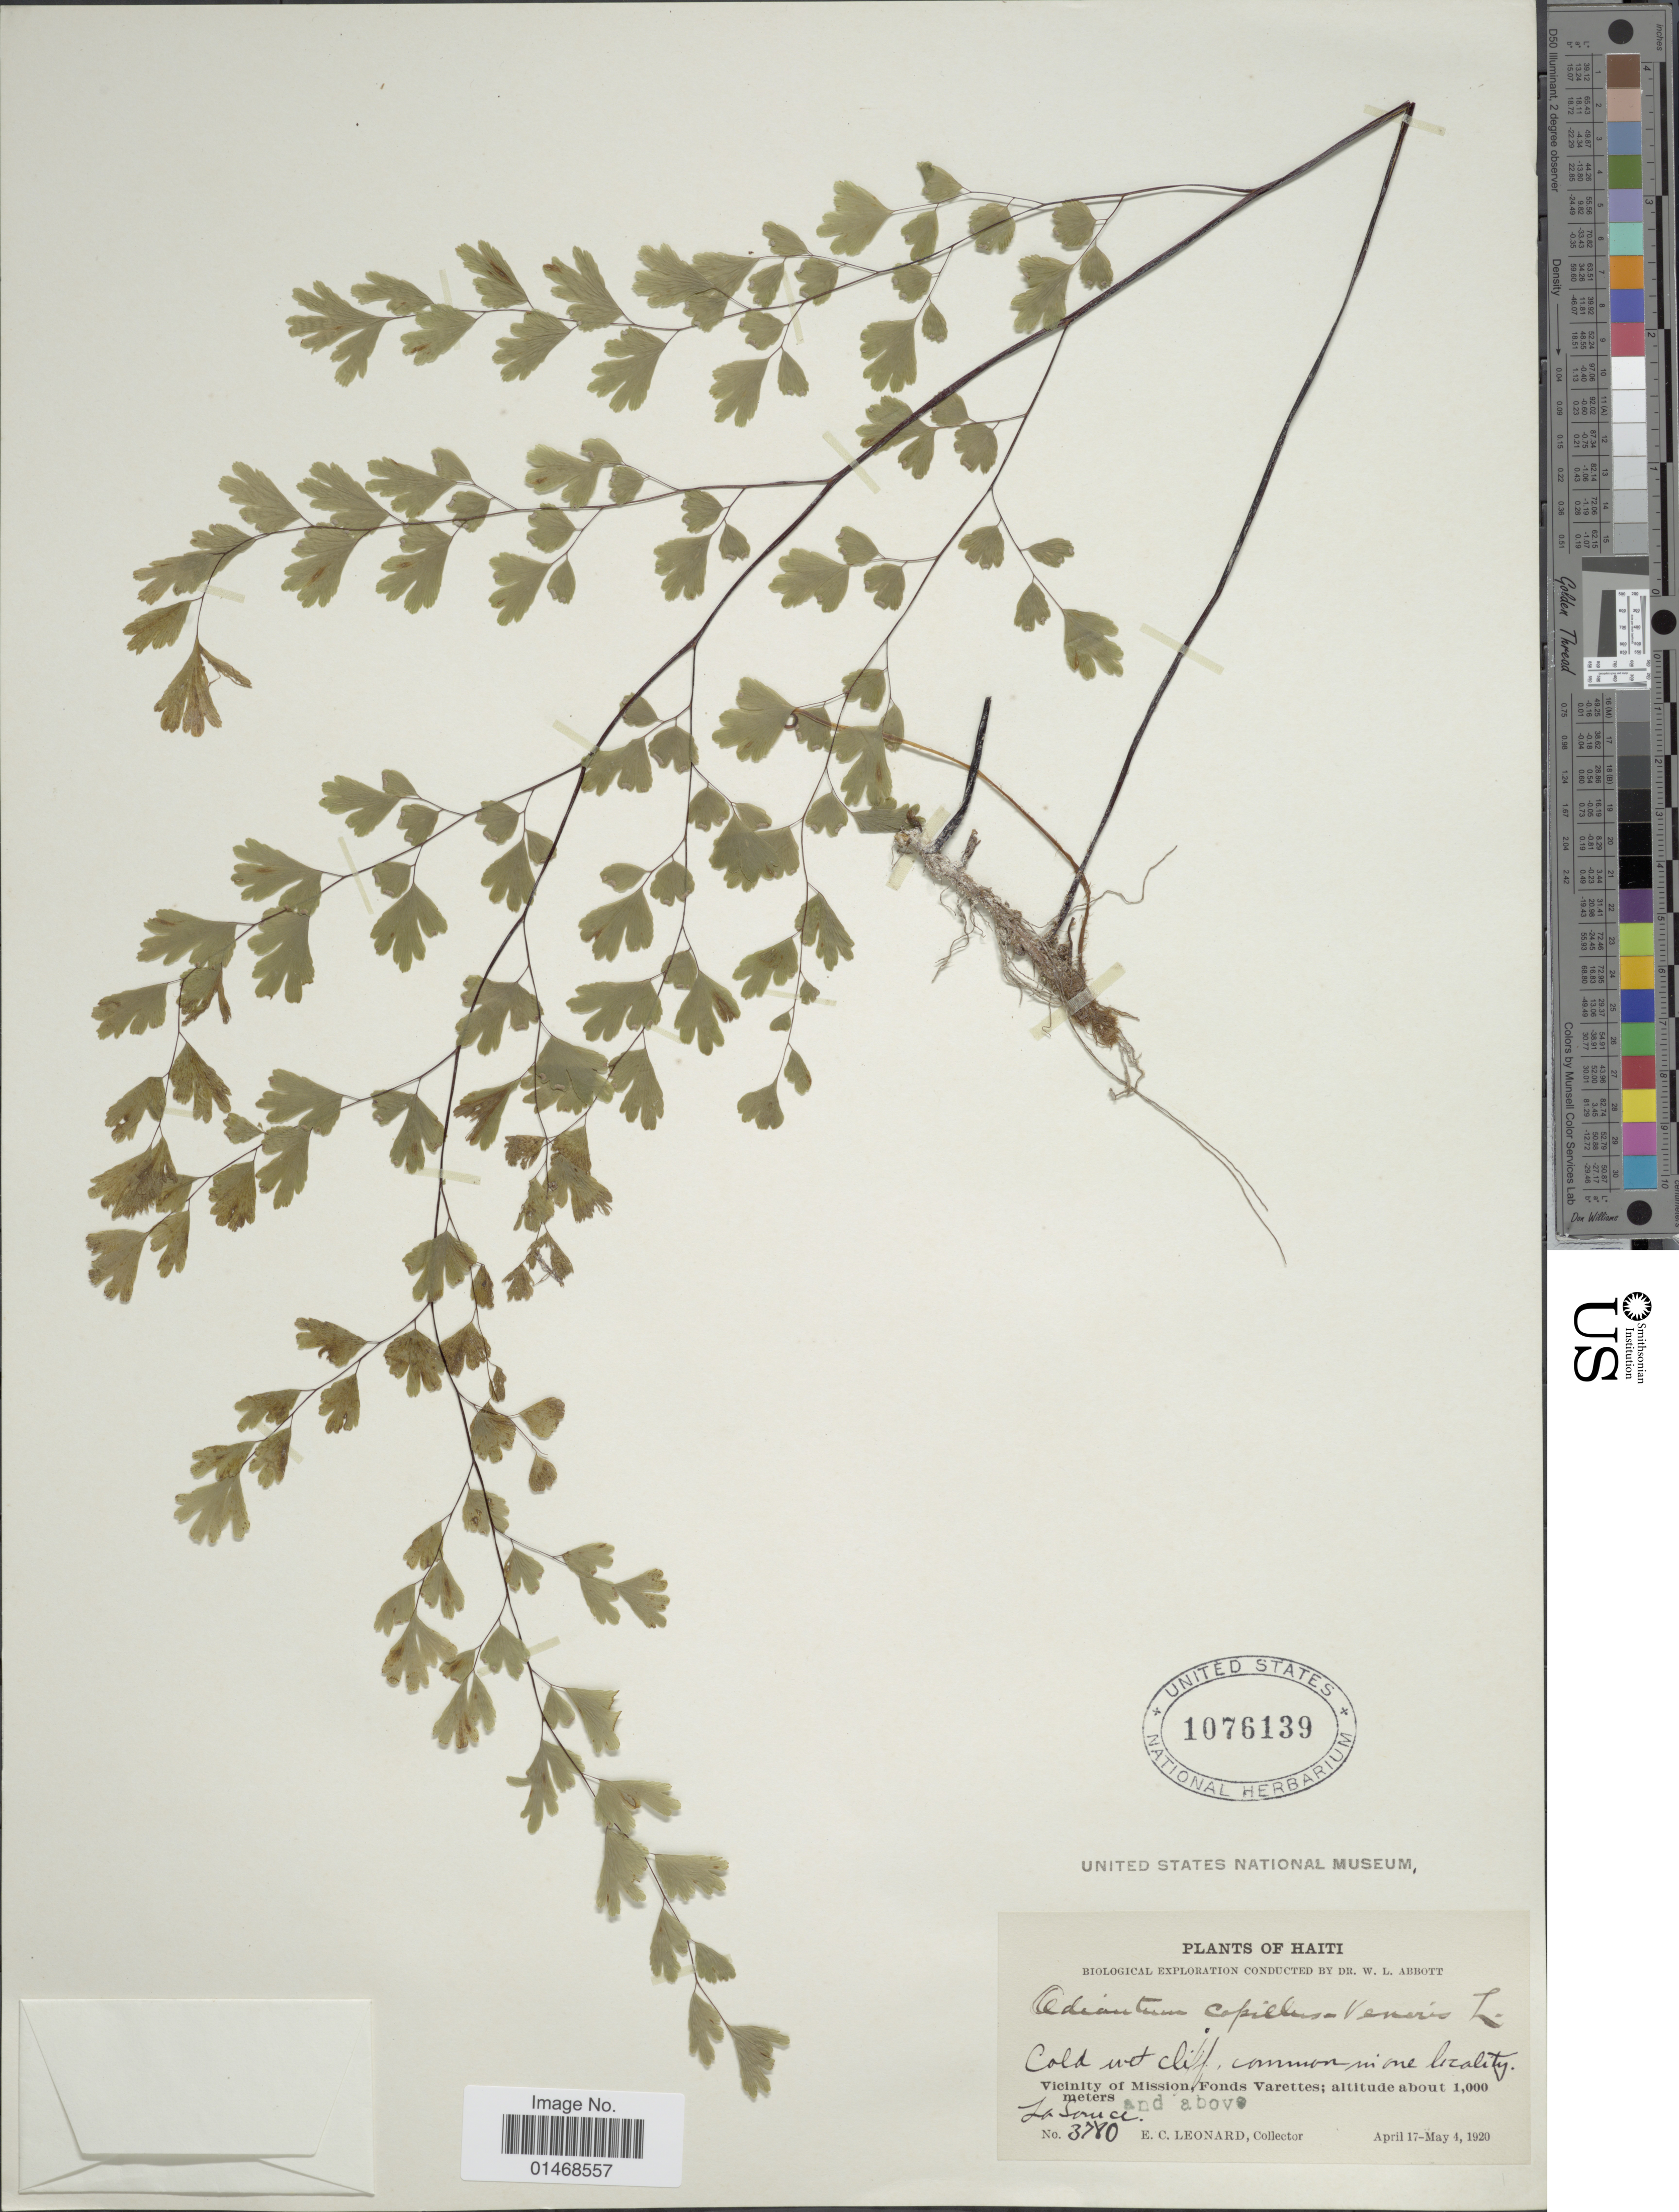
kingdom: Plantae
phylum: Tracheophyta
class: Polypodiopsida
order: Polypodiales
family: Pteridaceae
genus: Adiantum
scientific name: Adiantum capillus-veneris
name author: L.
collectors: E. C. Leonard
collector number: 3780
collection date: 1920-04-17/1920-05-04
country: Haiti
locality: Vicinity of Mission, Fonds Varettes, la Source and above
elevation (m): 1000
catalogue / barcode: US 1076139